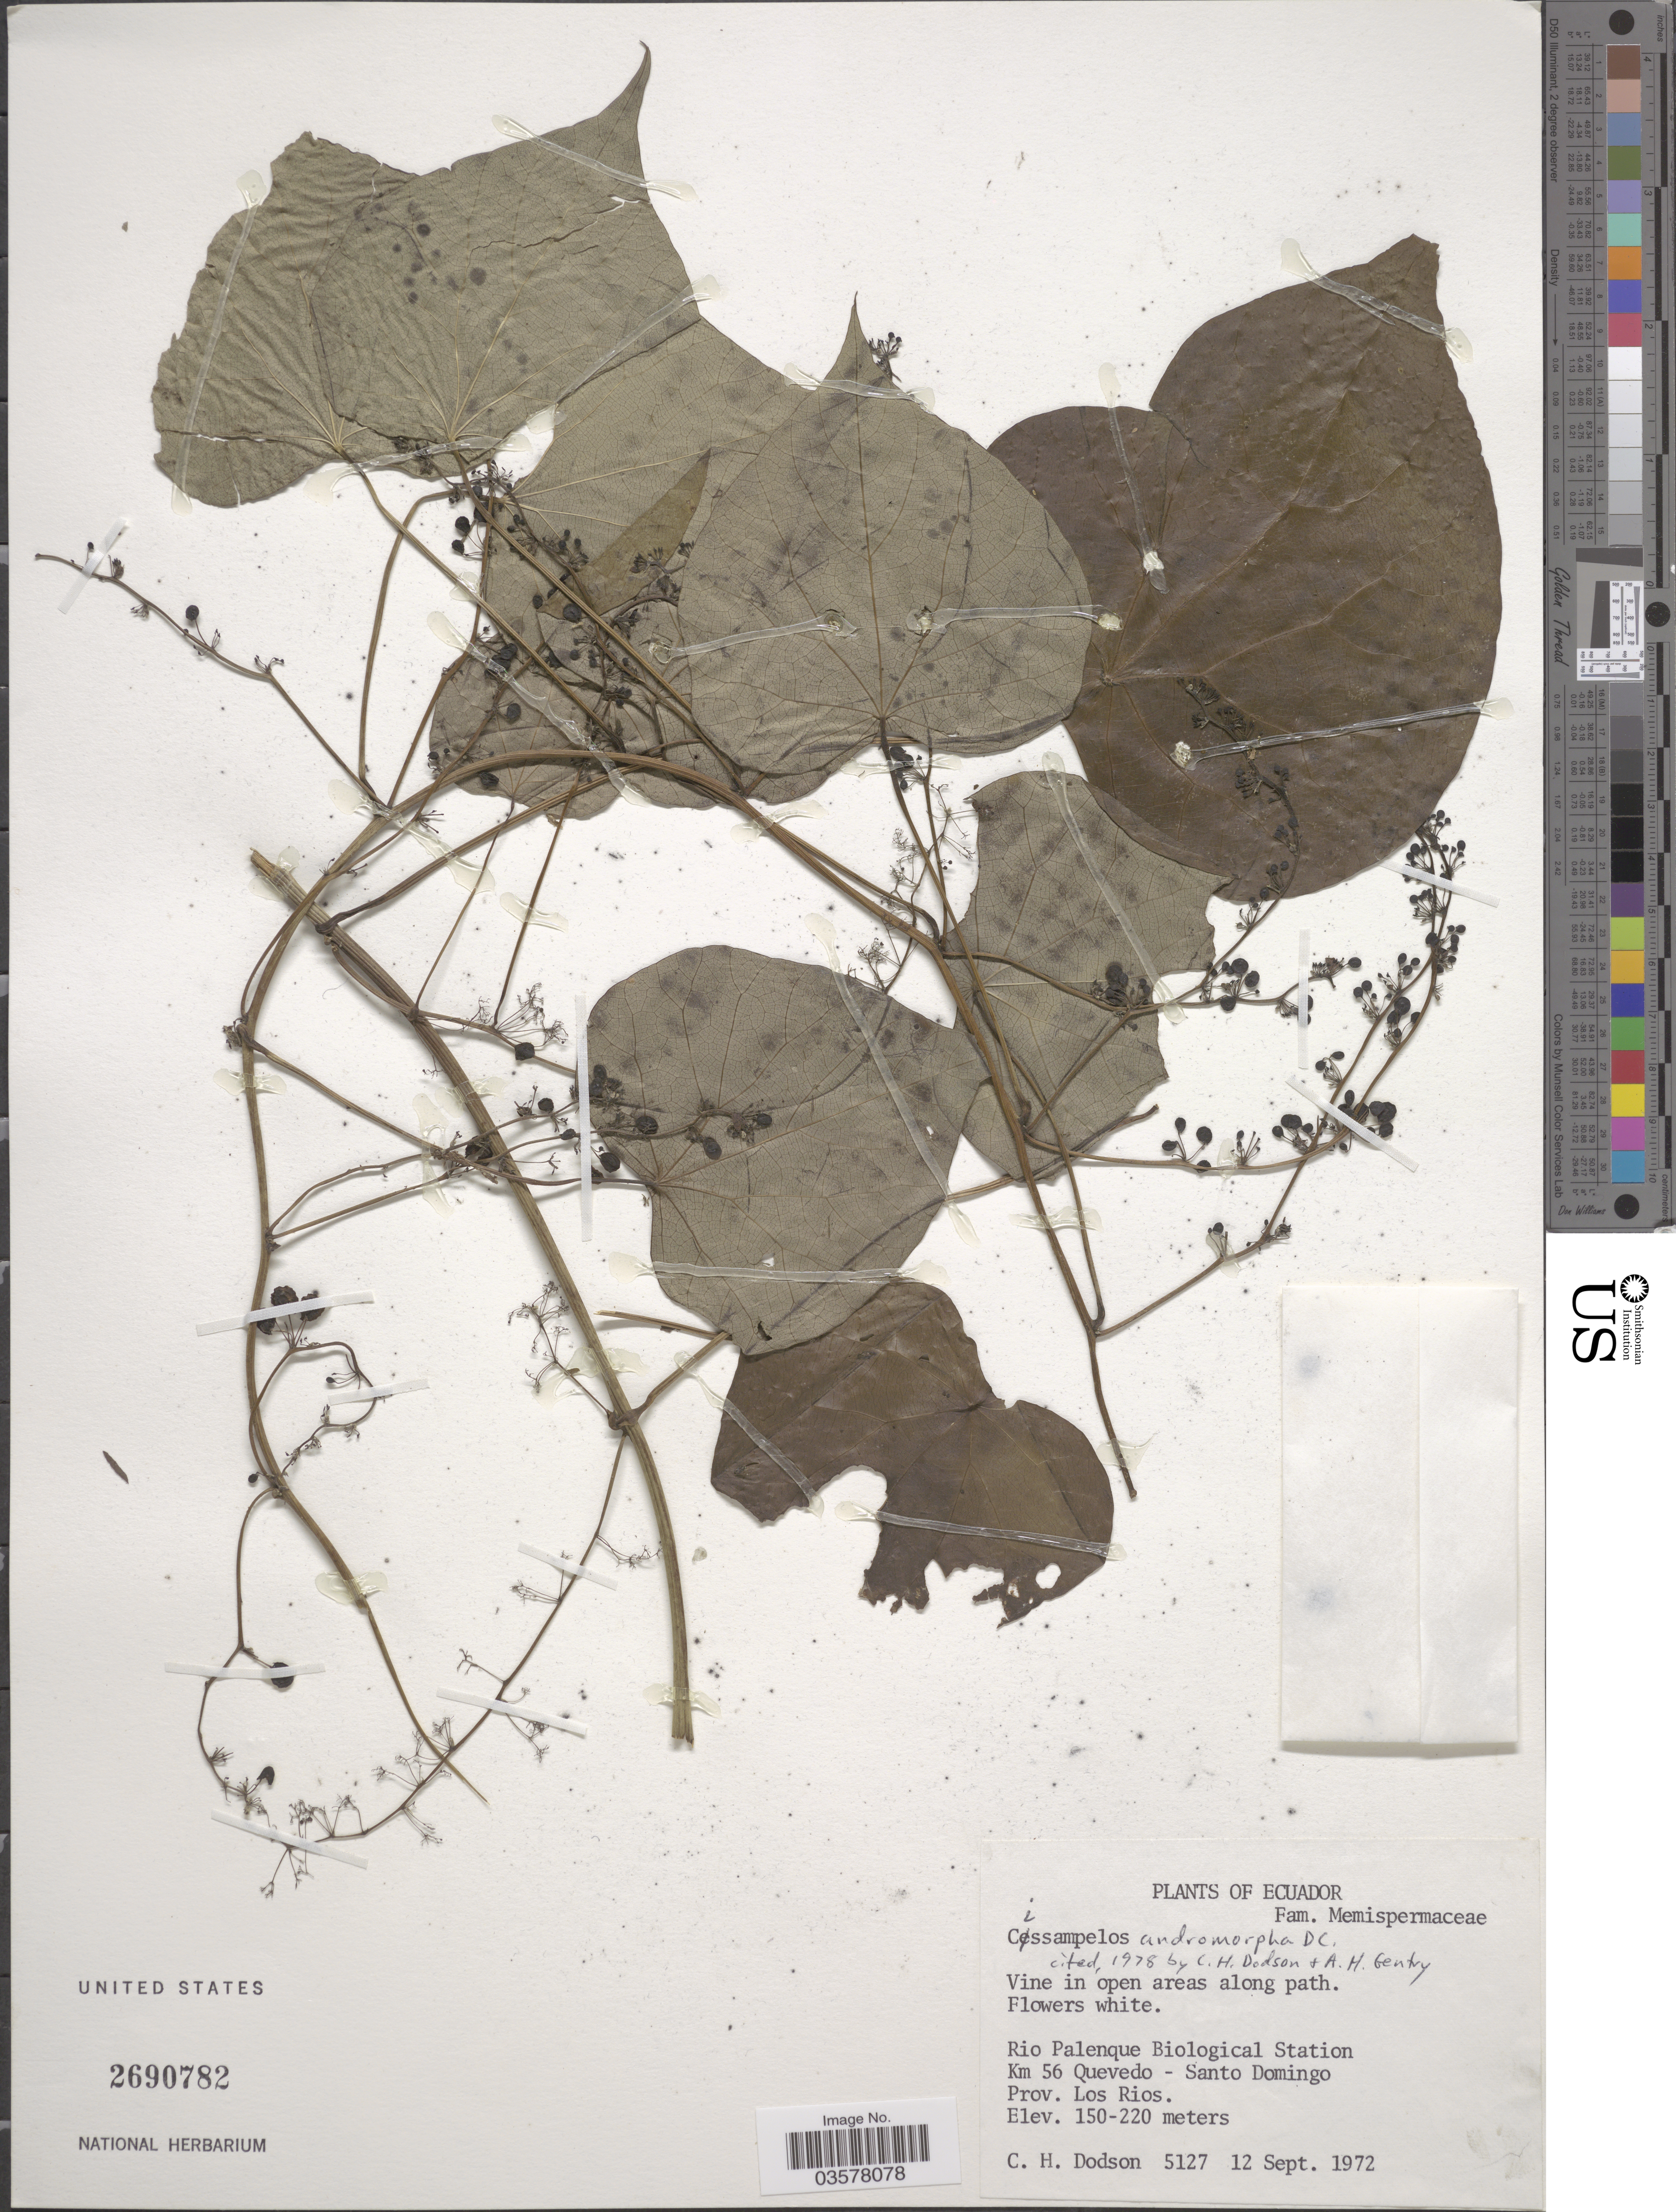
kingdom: Plantae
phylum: Tracheophyta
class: Magnoliopsida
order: Ranunculales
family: Menispermaceae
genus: Cissampelos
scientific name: Cissampelos andromorpha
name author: DC.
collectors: C. H. Dodson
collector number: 5127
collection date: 1972-09-12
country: Ecuador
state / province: Los Ríos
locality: Rio Palenque Biological Station Km 56 Quevedo - Santo Domingo.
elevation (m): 150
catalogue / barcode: US 2690782